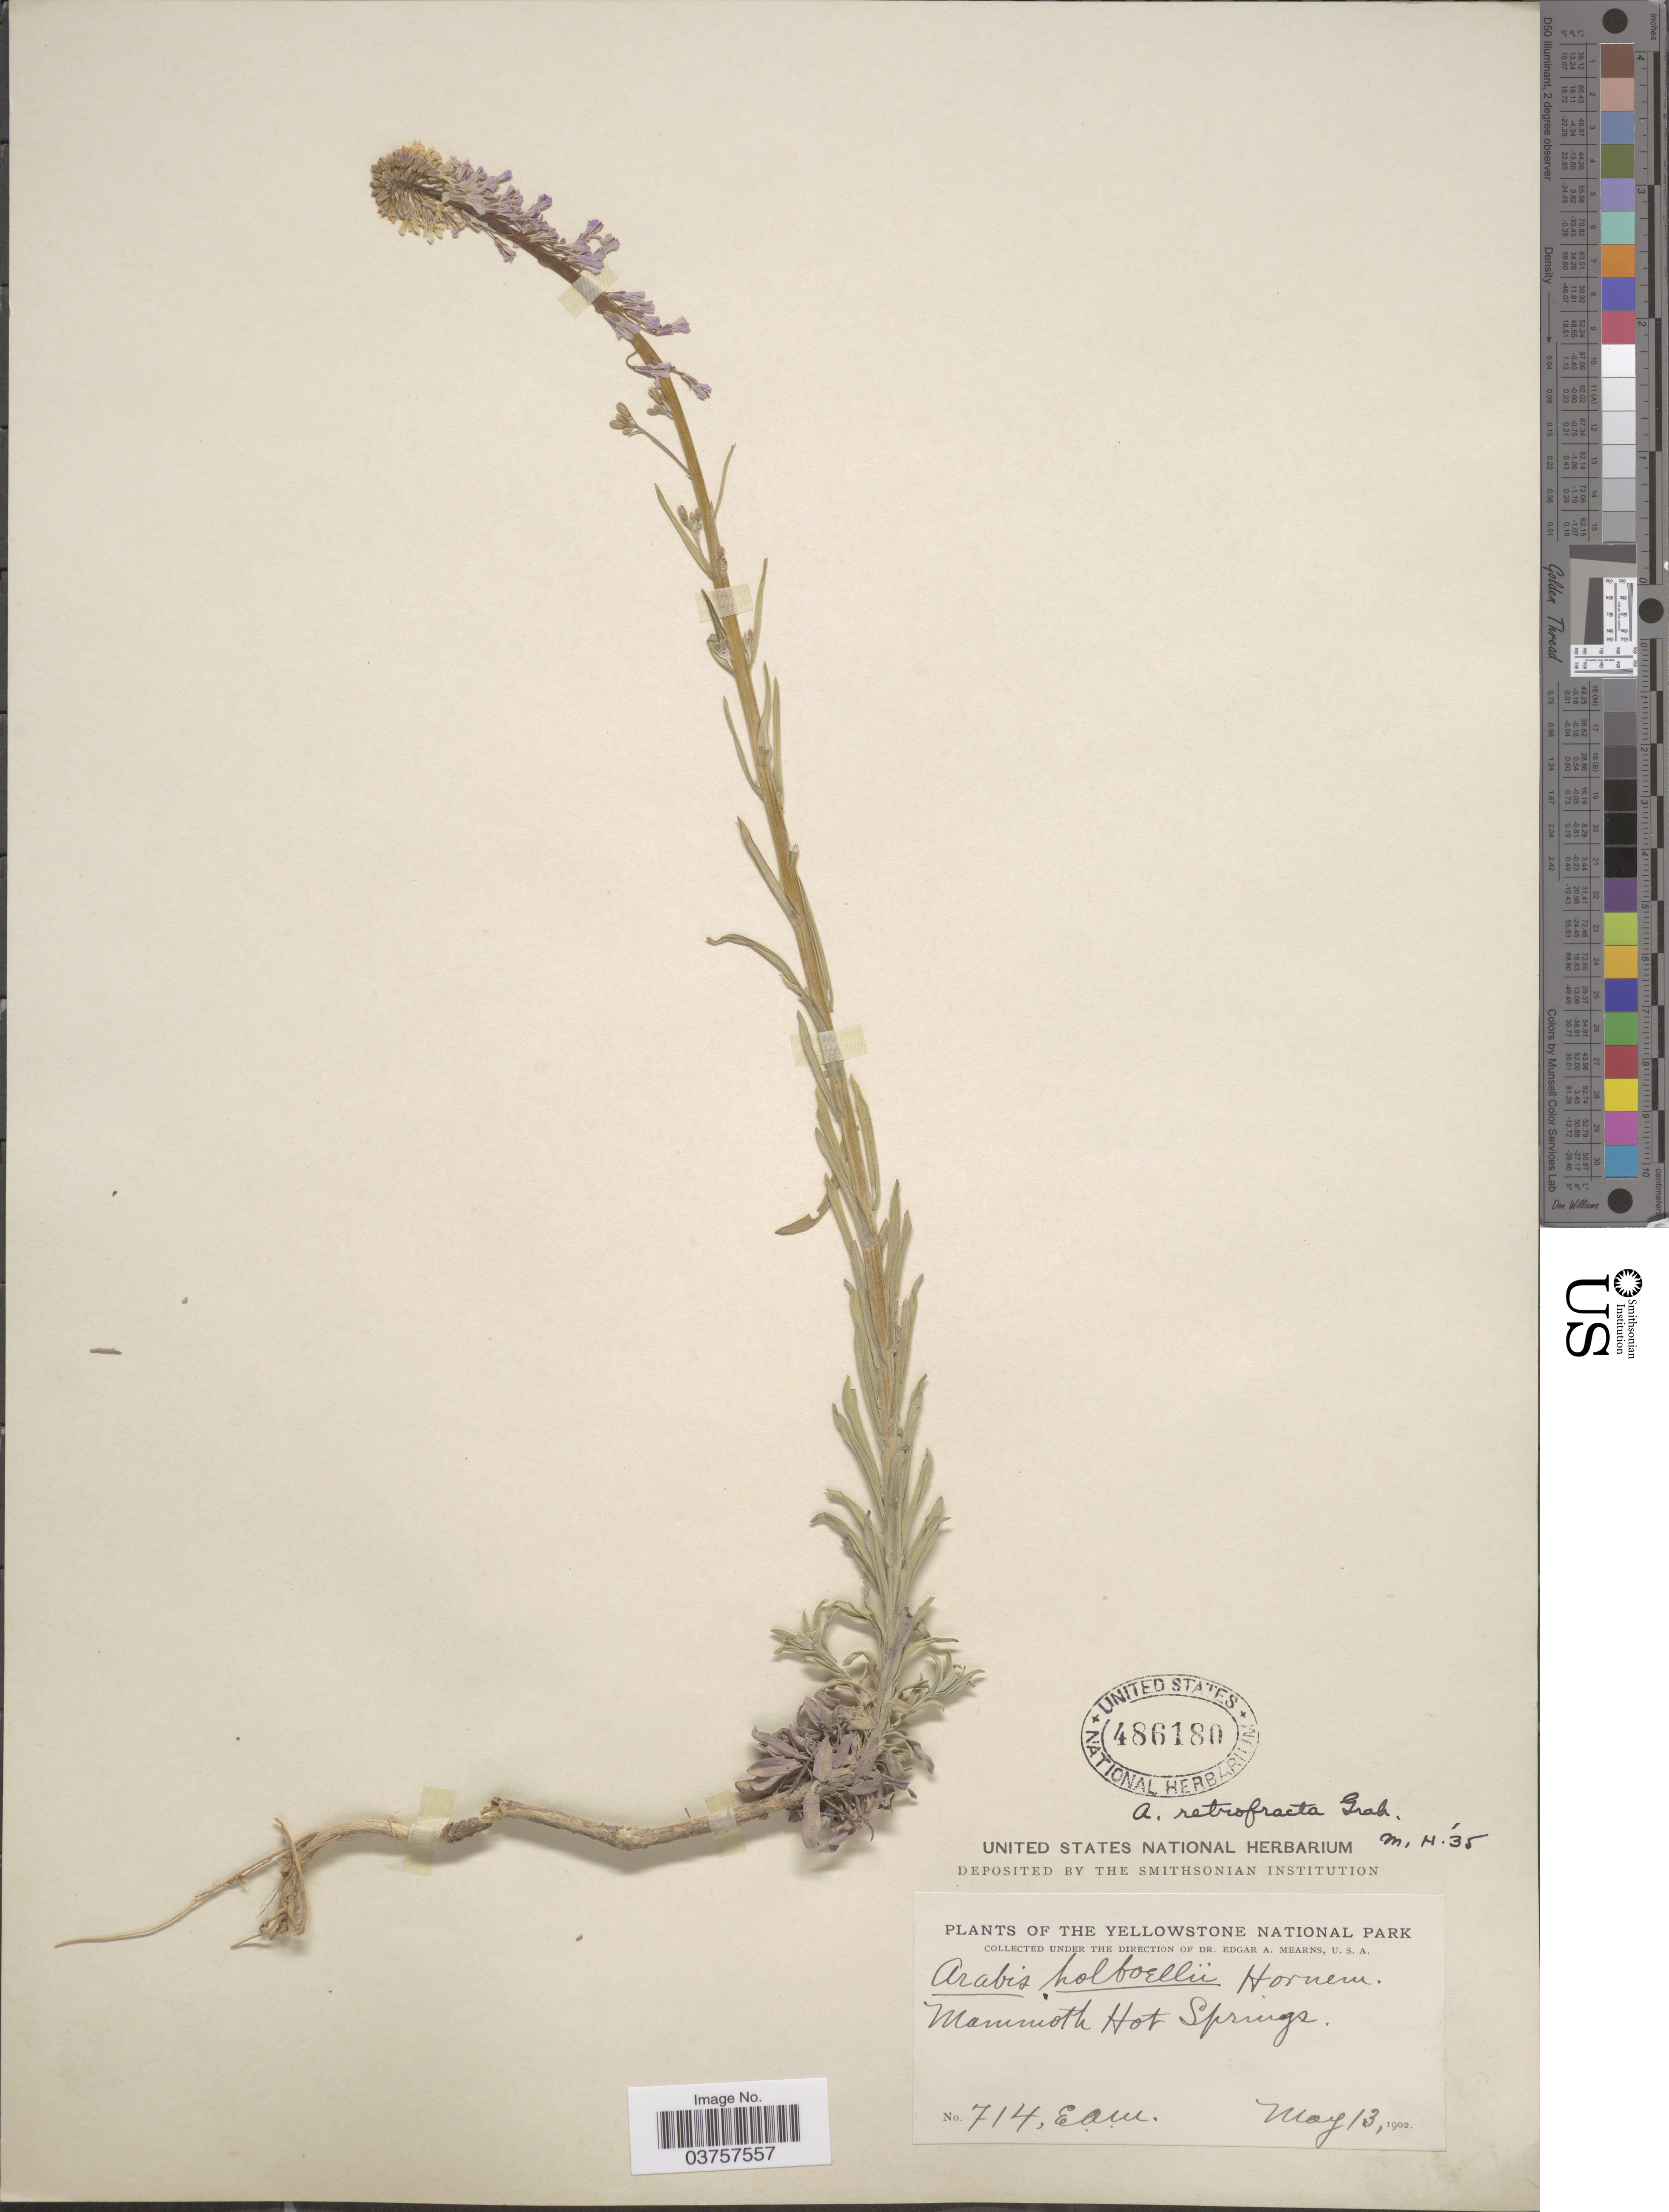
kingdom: Plantae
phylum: Tracheophyta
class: Magnoliopsida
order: Brassicales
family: Brassicaceae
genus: Arabis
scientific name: Arabis holboellii var. retrofracta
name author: Rydb.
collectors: E. A. Mearns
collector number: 714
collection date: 1902-05-13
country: United States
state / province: Wyoming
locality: The Yellowstone National Park. Mammoth Hot Springs.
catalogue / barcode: US 486180